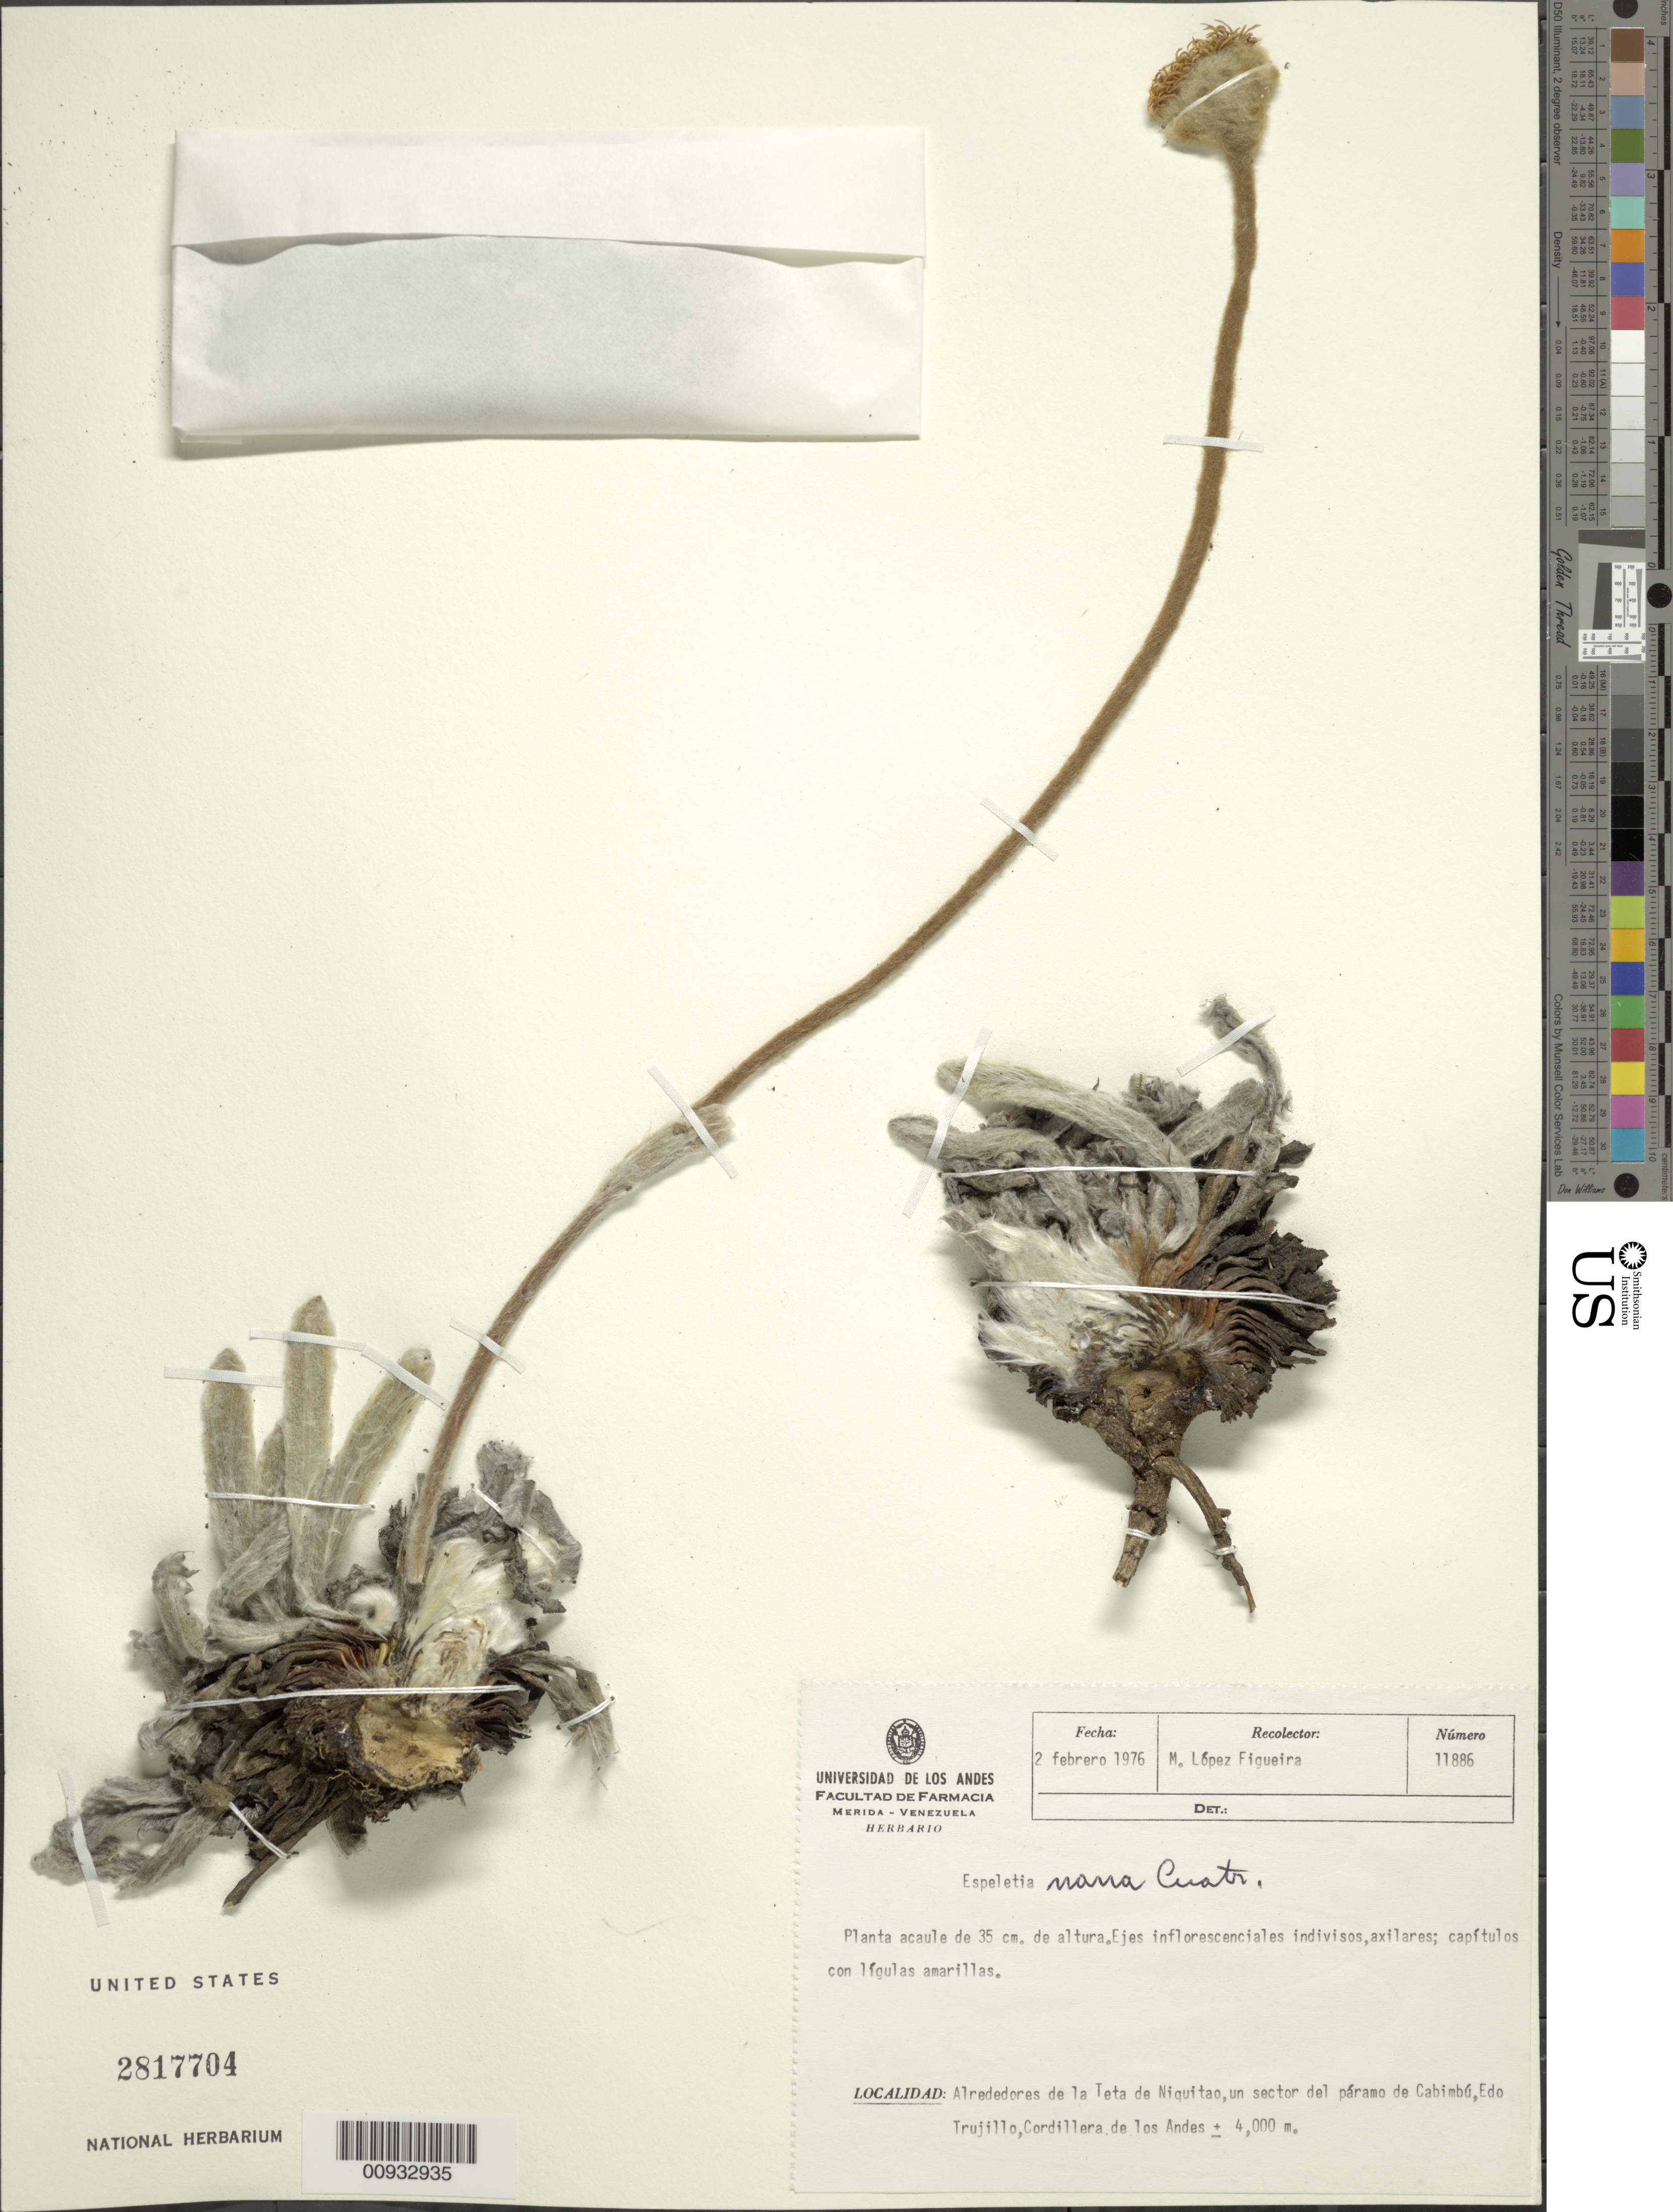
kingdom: Plantae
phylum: Tracheophyta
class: Magnoliopsida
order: Asterales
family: Asteraceae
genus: Espeletia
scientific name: Espeletia nana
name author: Cuatrec.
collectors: M. López Figueiras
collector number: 11886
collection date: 1976-02-02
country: Venezuela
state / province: Trujillo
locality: Páramo de Cabimbú. Alrededores de la Teta de Niquitao, un sector del páramo de Cabimbú, Cordillera de los Andes.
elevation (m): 4000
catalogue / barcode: US 2817704